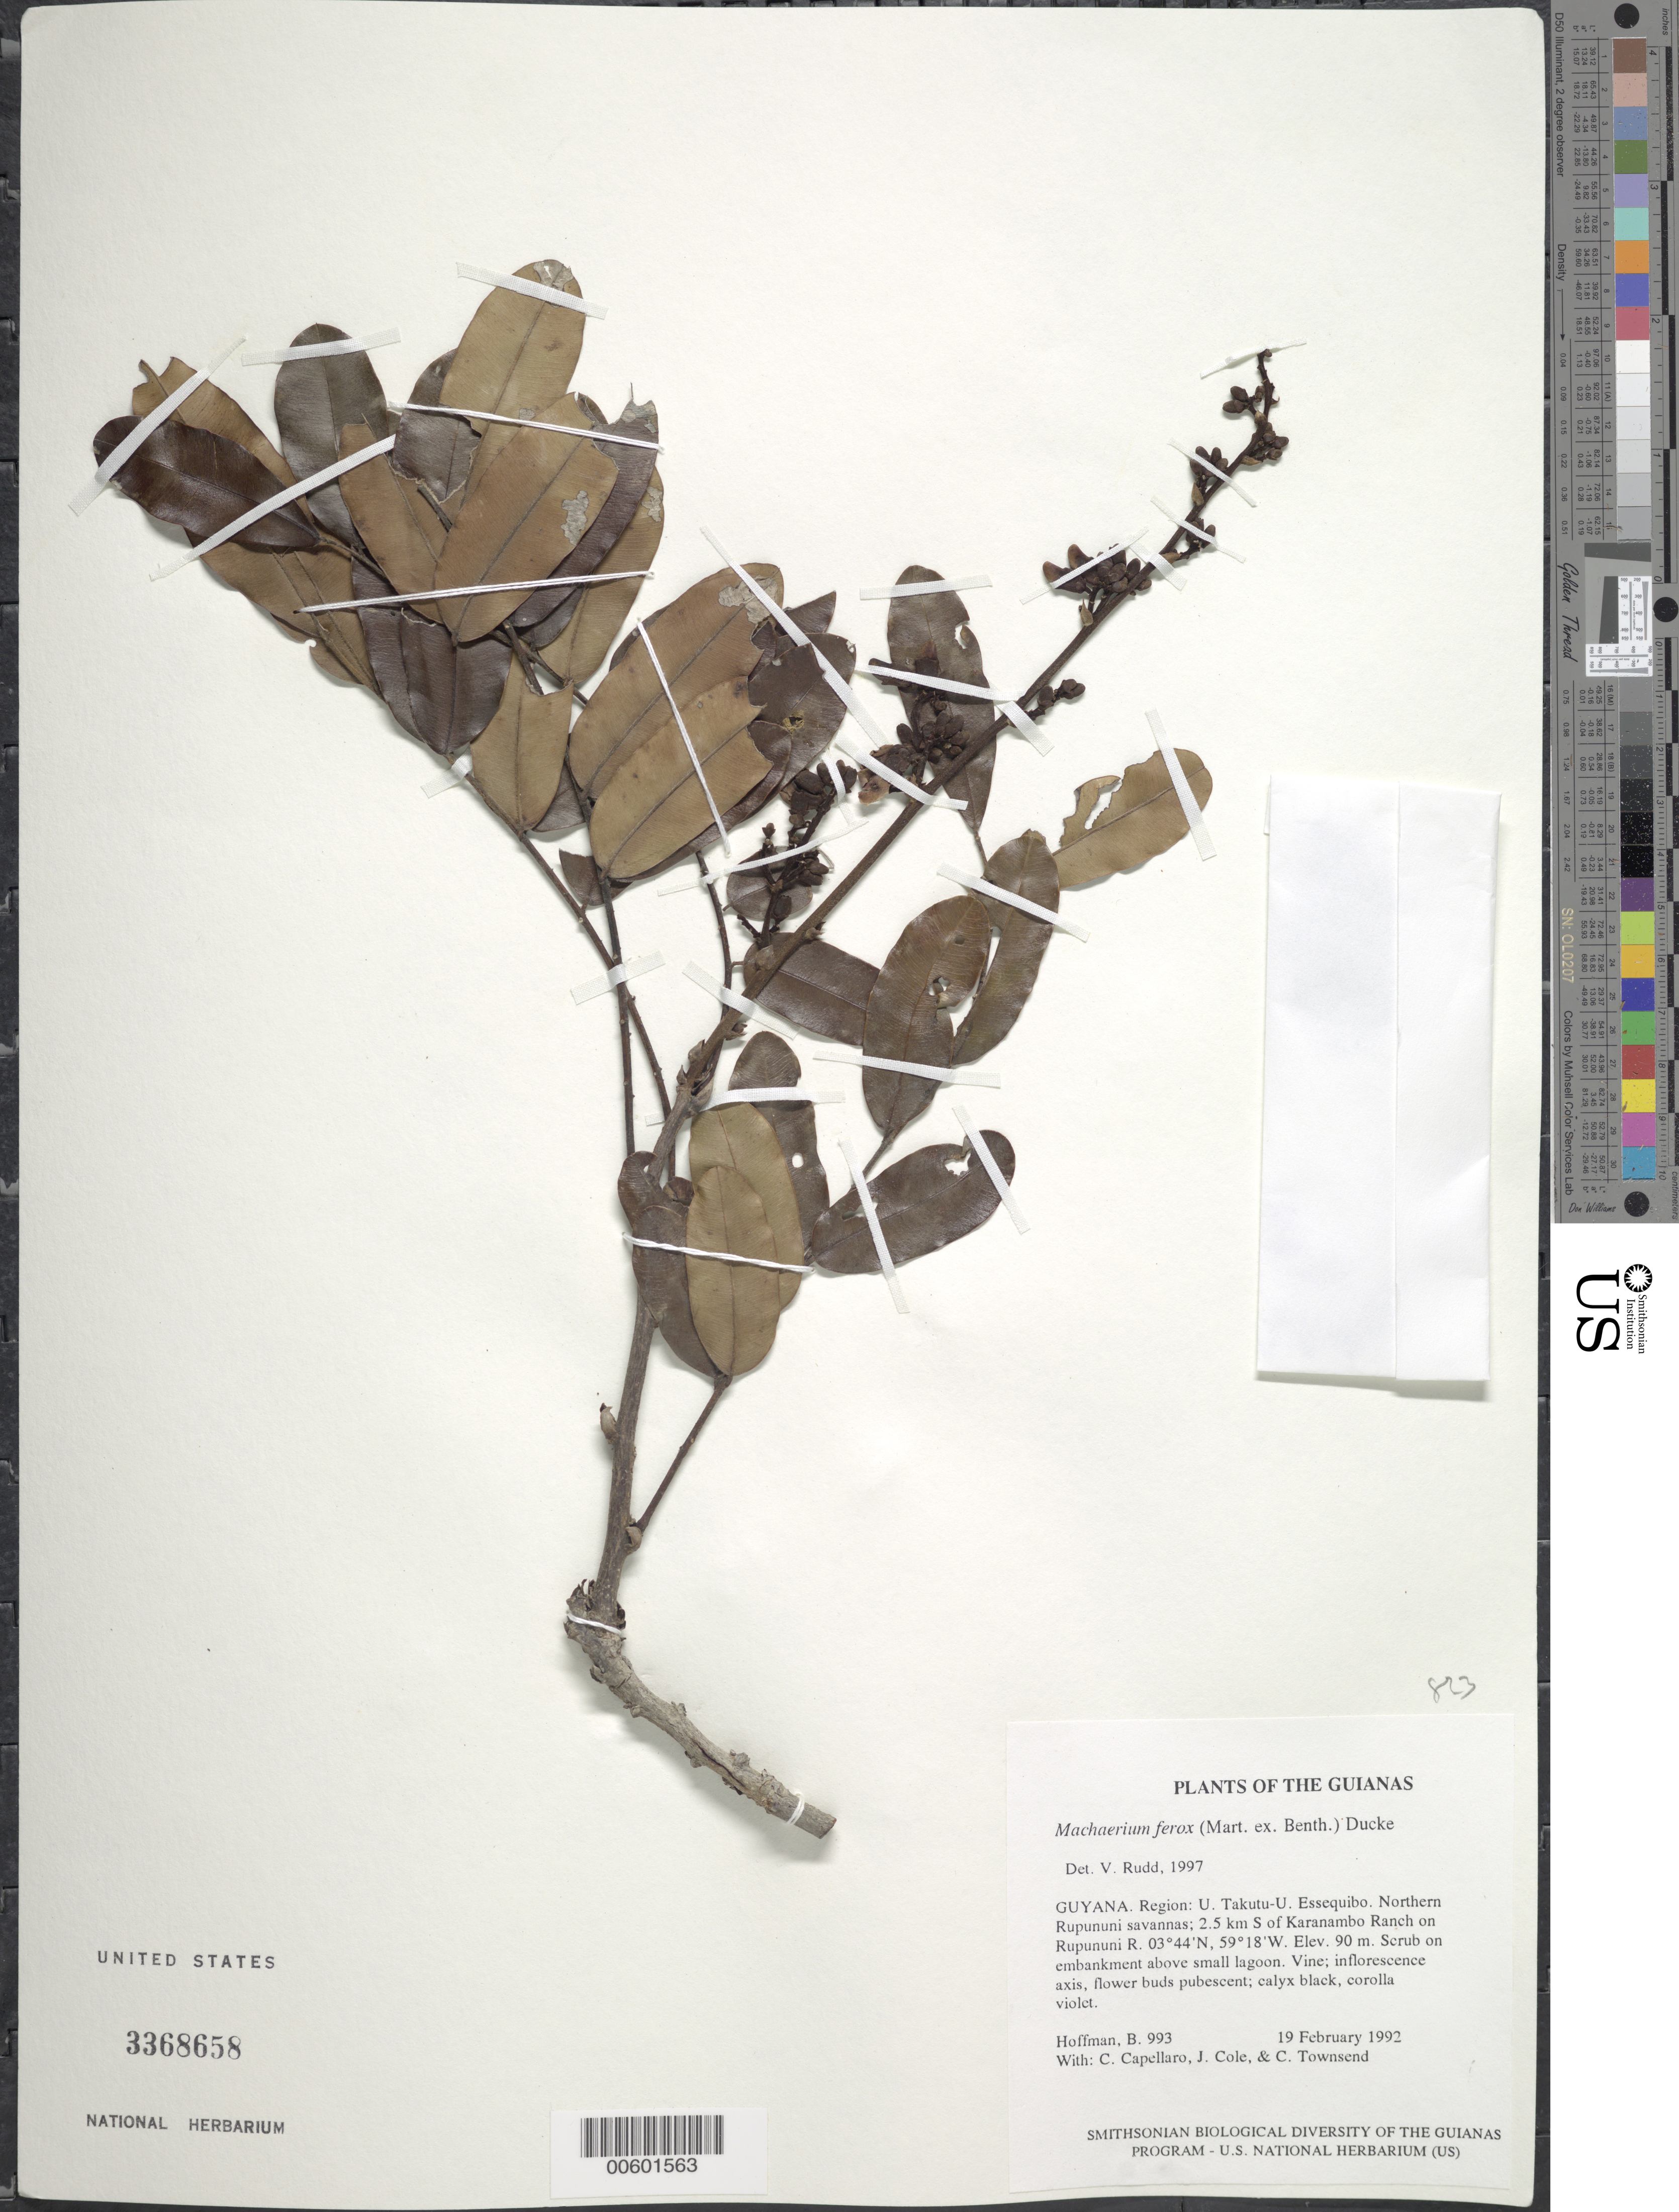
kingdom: Plantae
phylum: Tracheophyta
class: Magnoliopsida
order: Fabales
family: Fabaceae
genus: Machaerium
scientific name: Machaerium ferox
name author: (Mart. ex Benth.) Ducke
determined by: Rudd, V. E.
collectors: B. Hoffman, C. Capellaro, J. Cole & C. Townsend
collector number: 993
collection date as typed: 19 February 1992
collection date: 1992-02-19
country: Guyana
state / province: U. Takutu-U. Essequibo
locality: Northern Rupununi savannas; 2.5 km S of Karanambo Ranch on Rupununi River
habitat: Scrub on embankment above small lagoon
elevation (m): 90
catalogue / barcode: US 3368658